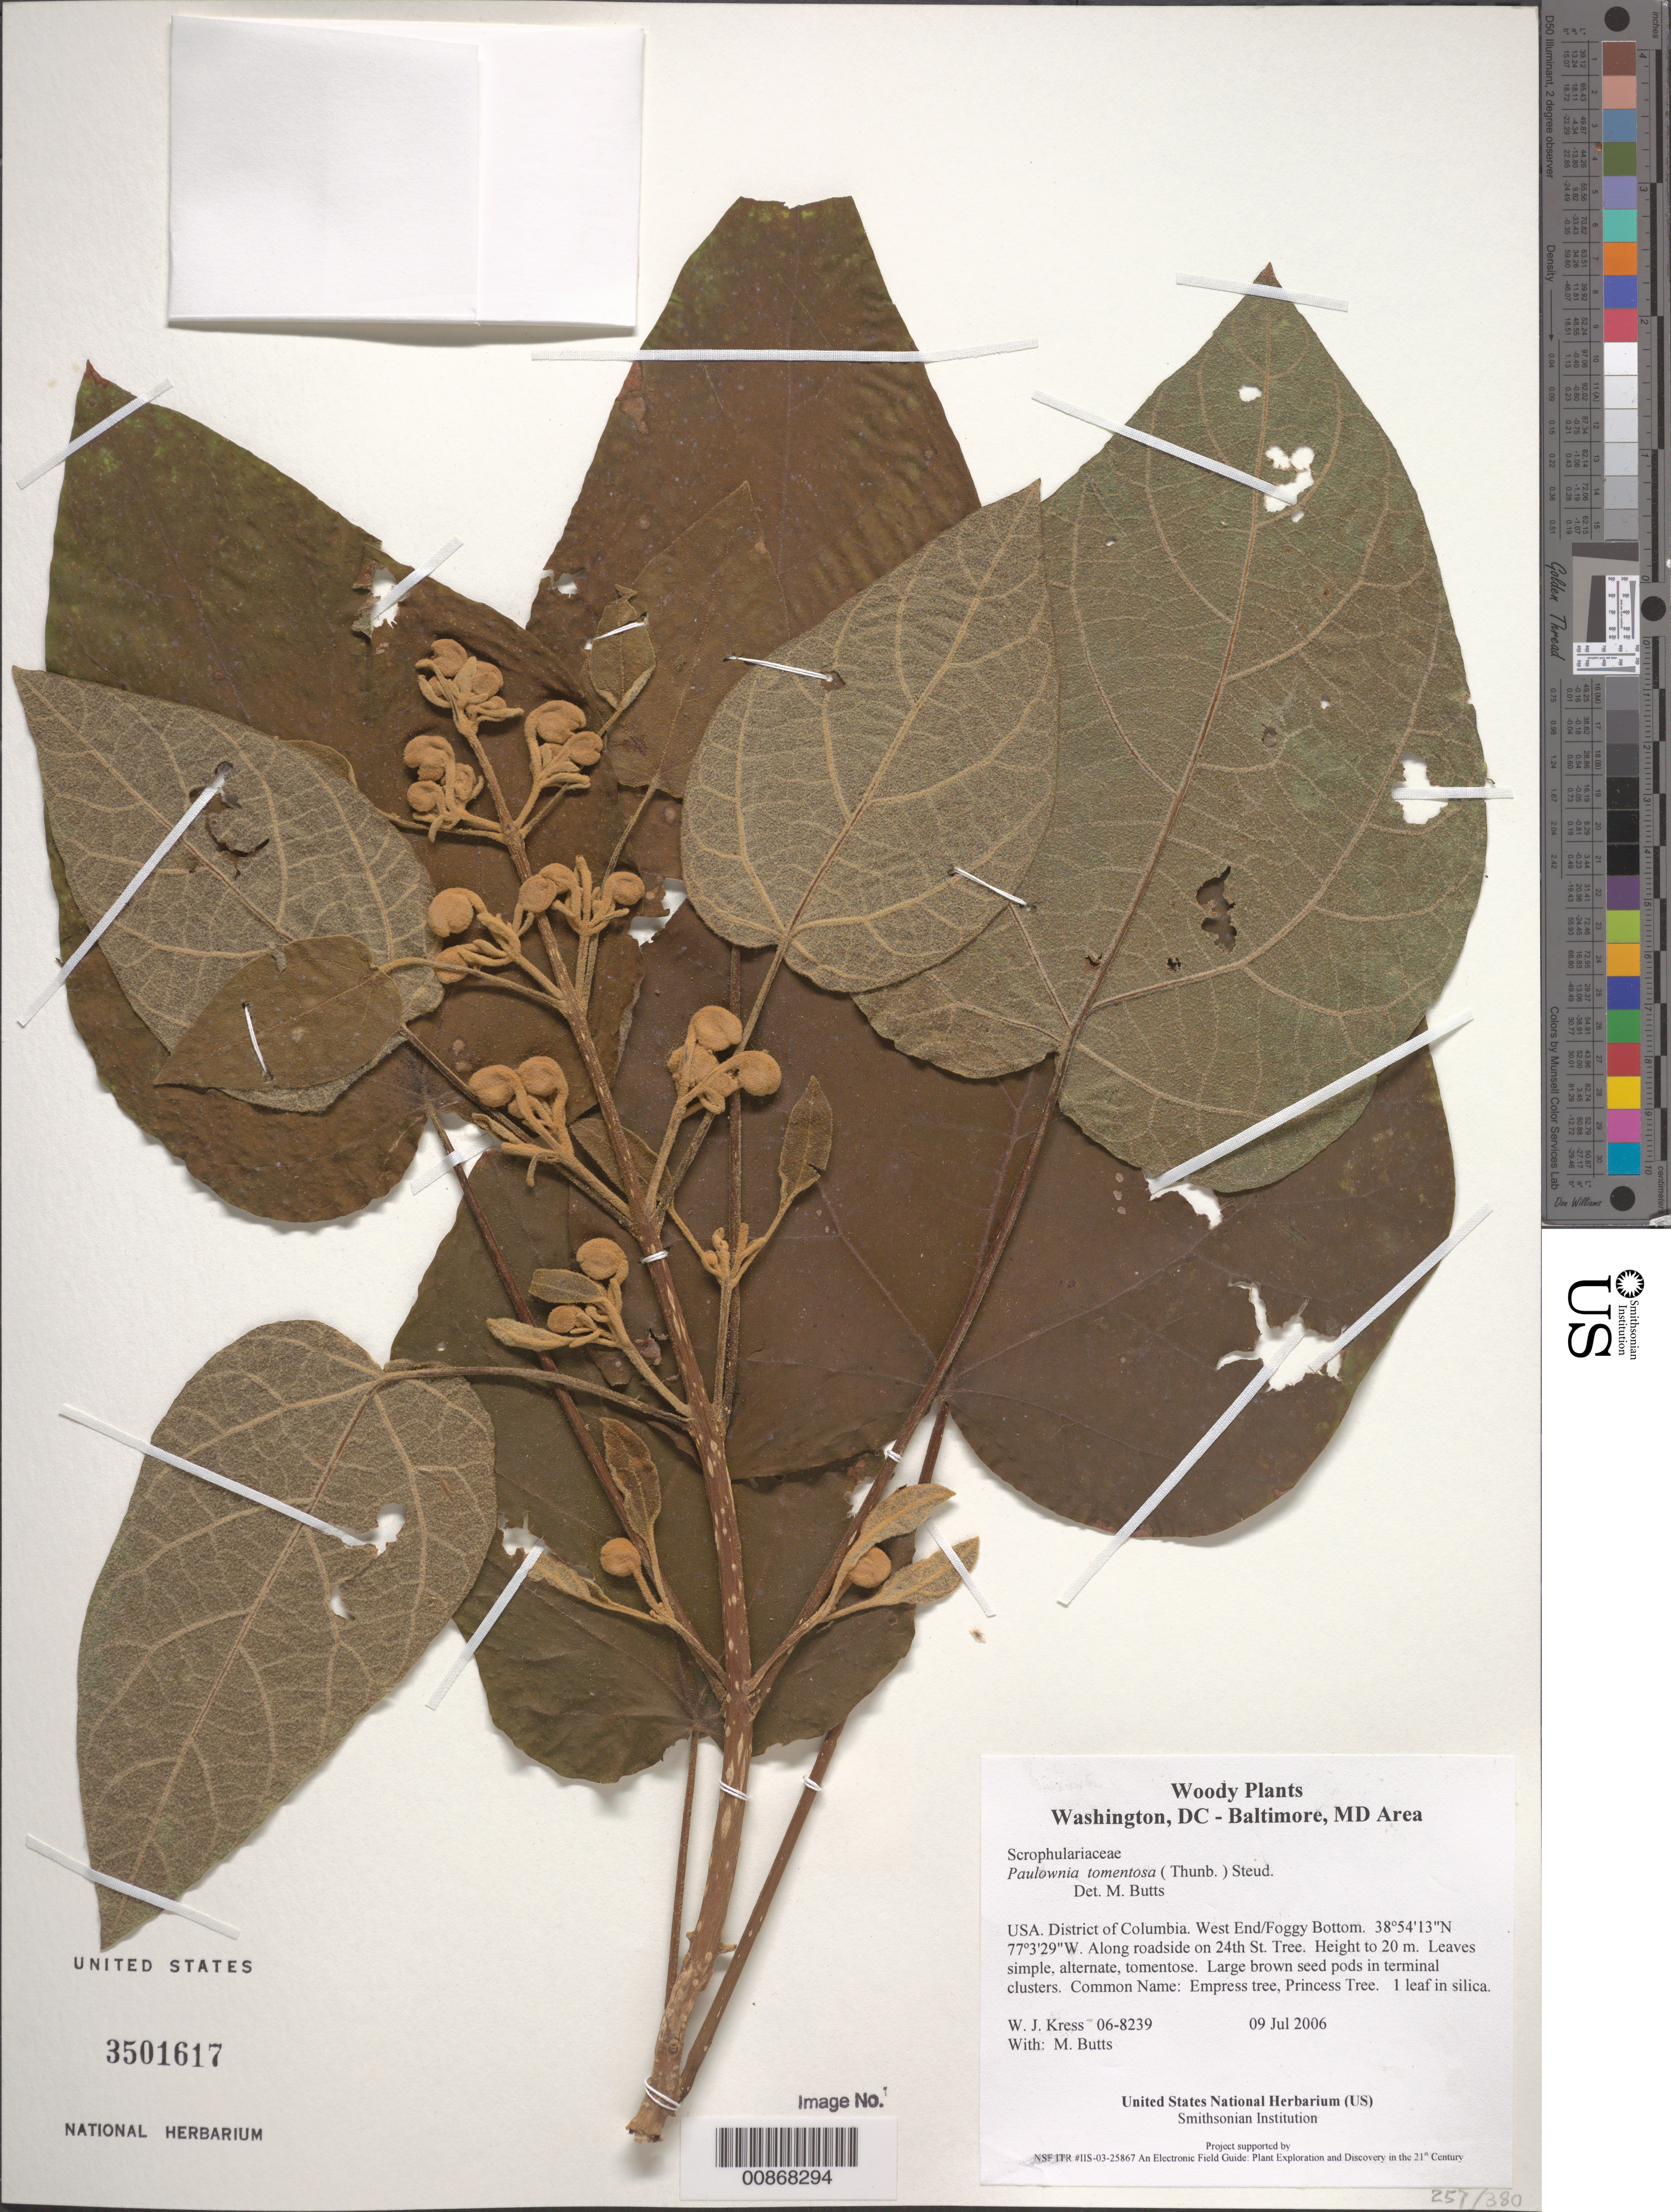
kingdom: Plantae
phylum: Tracheophyta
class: Magnoliopsida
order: Lamiales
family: Paulowniaceae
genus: Paulownia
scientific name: Paulownia tomentosa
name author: (Thunb.) Siebold & Zucc. ex Steud.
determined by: Butts, M. B.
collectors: W. J. Kress & M. B. Butts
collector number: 06-8239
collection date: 2006-07-09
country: United States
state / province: District of Columbia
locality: West End/Foggy Bottom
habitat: Along roadside on 24th St.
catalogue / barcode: US 3501617